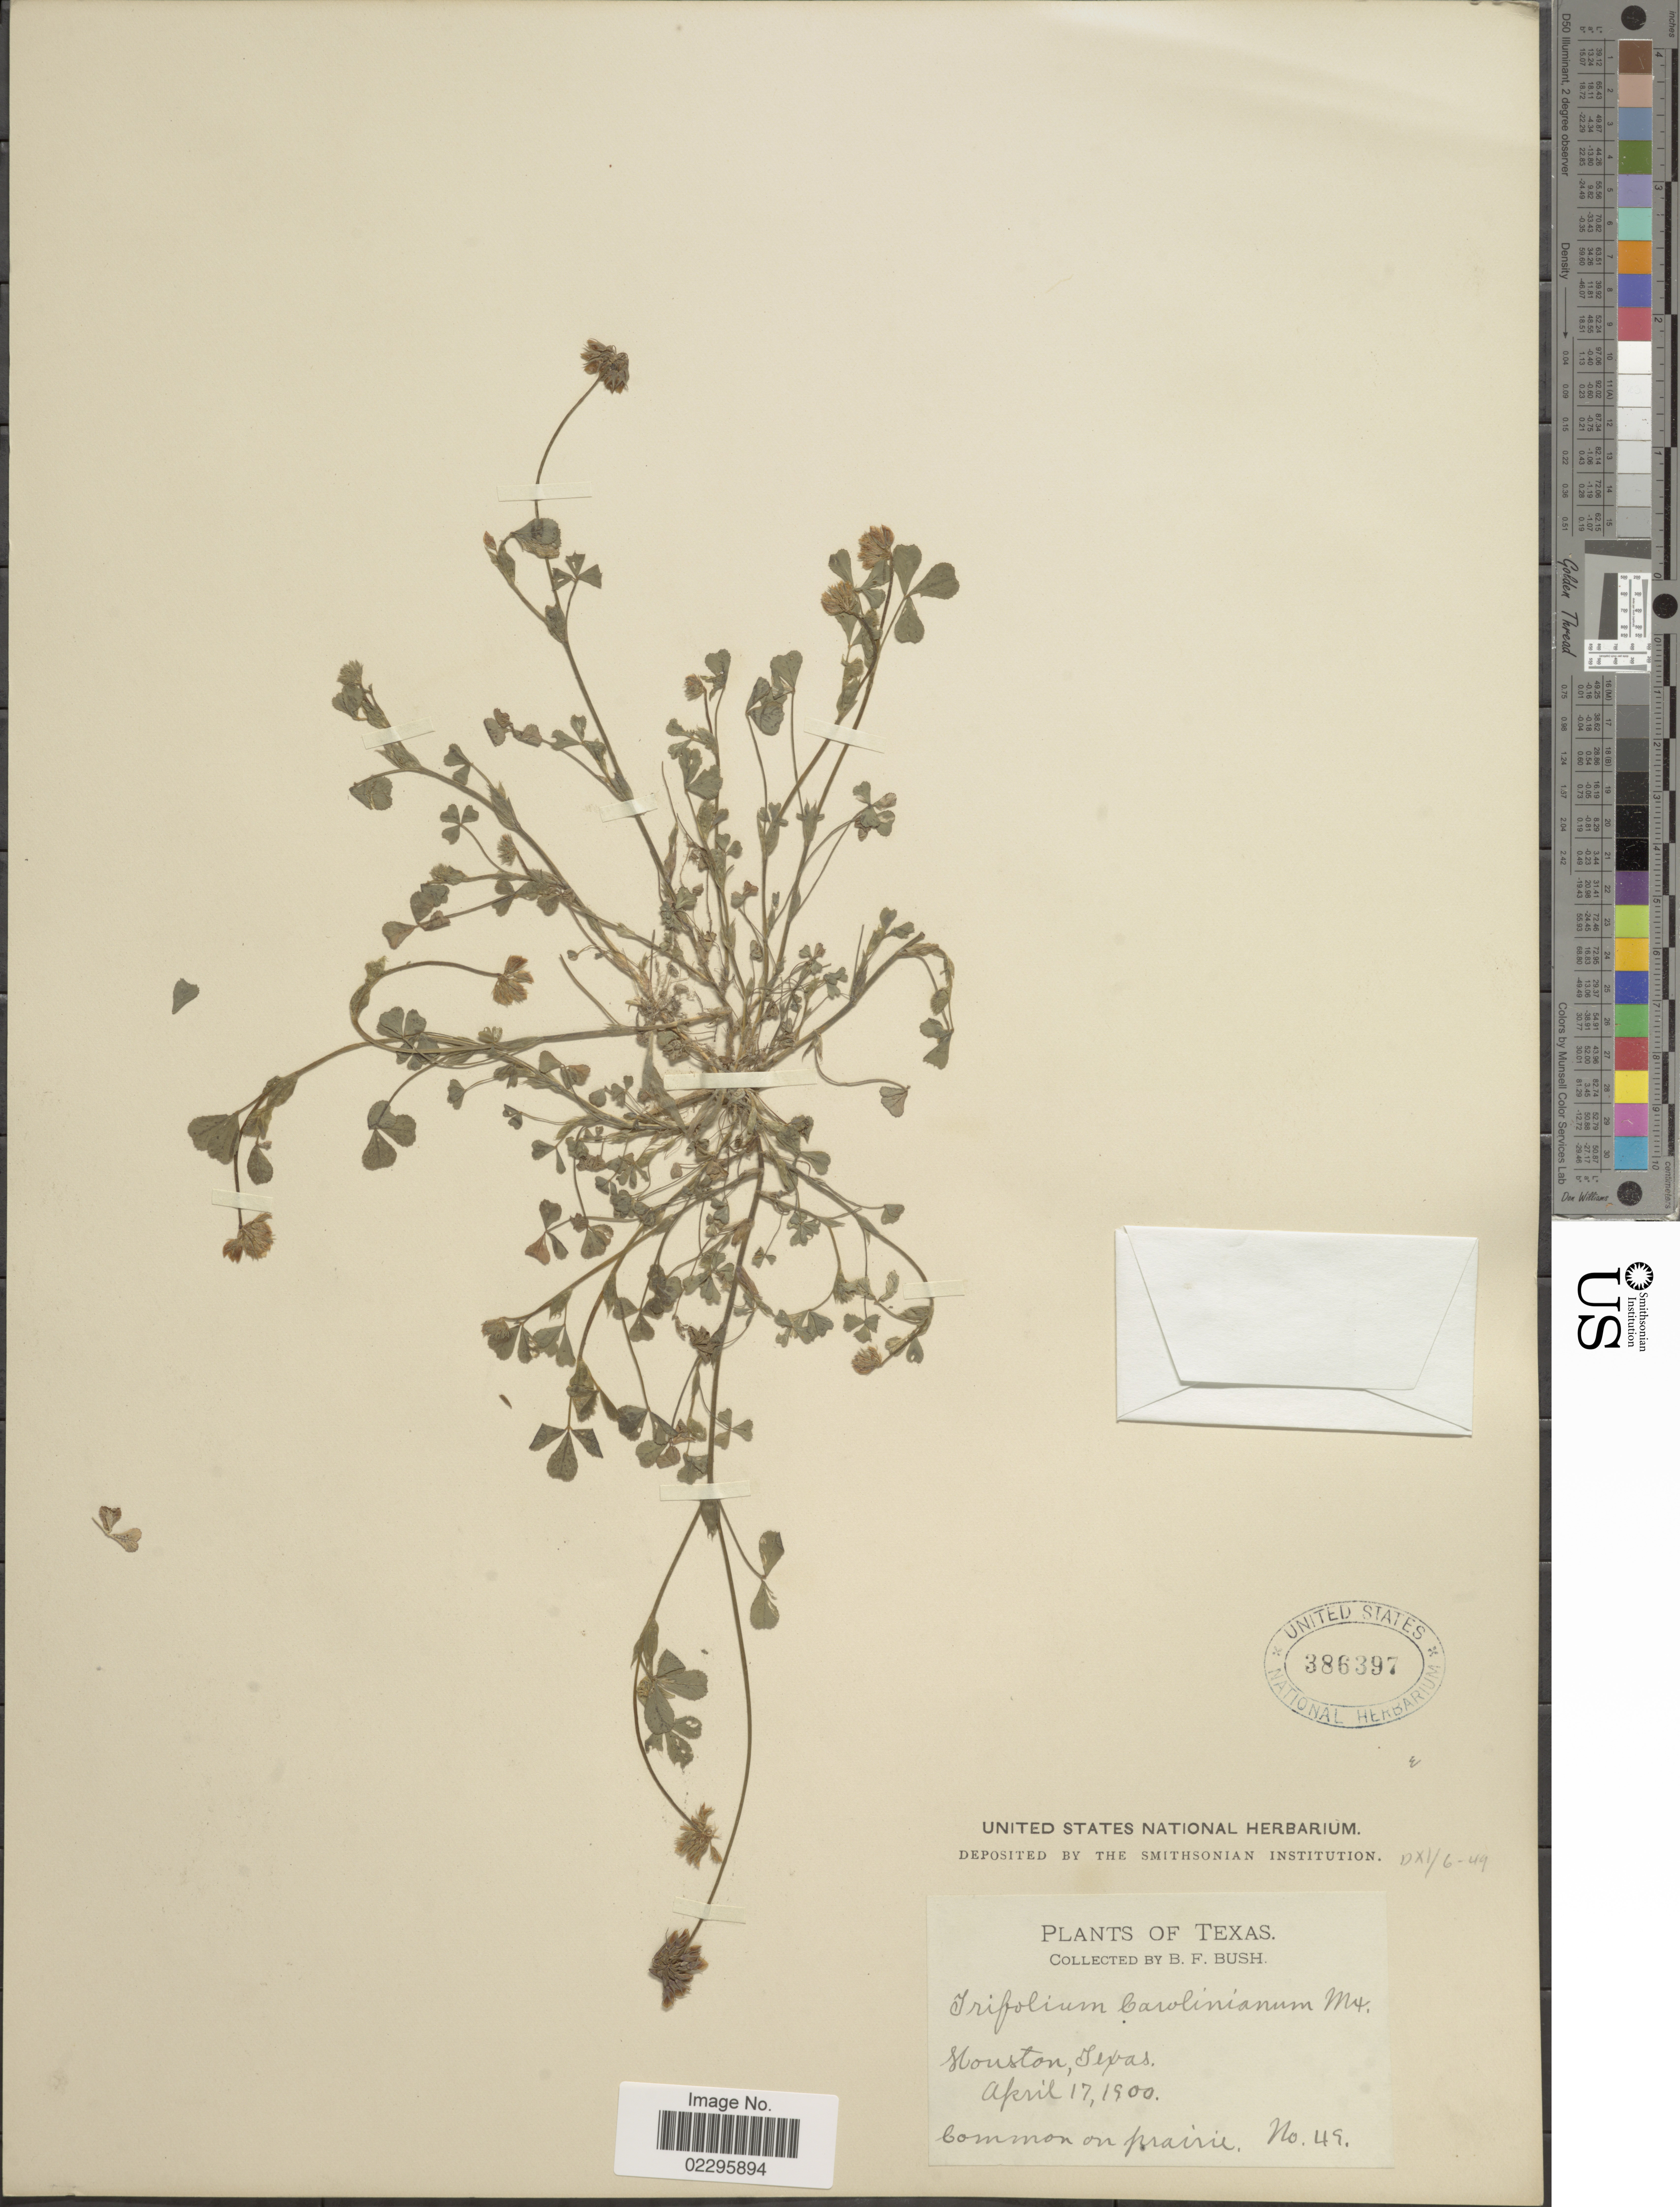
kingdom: Plantae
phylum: Tracheophyta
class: Magnoliopsida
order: Fabales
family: Fabaceae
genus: Trifolium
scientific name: Trifolium carolinianum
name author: Michx.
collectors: B. F. Bush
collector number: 49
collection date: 1900-04-17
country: United States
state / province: Texas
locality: Houston, common on prairie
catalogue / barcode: US 386397